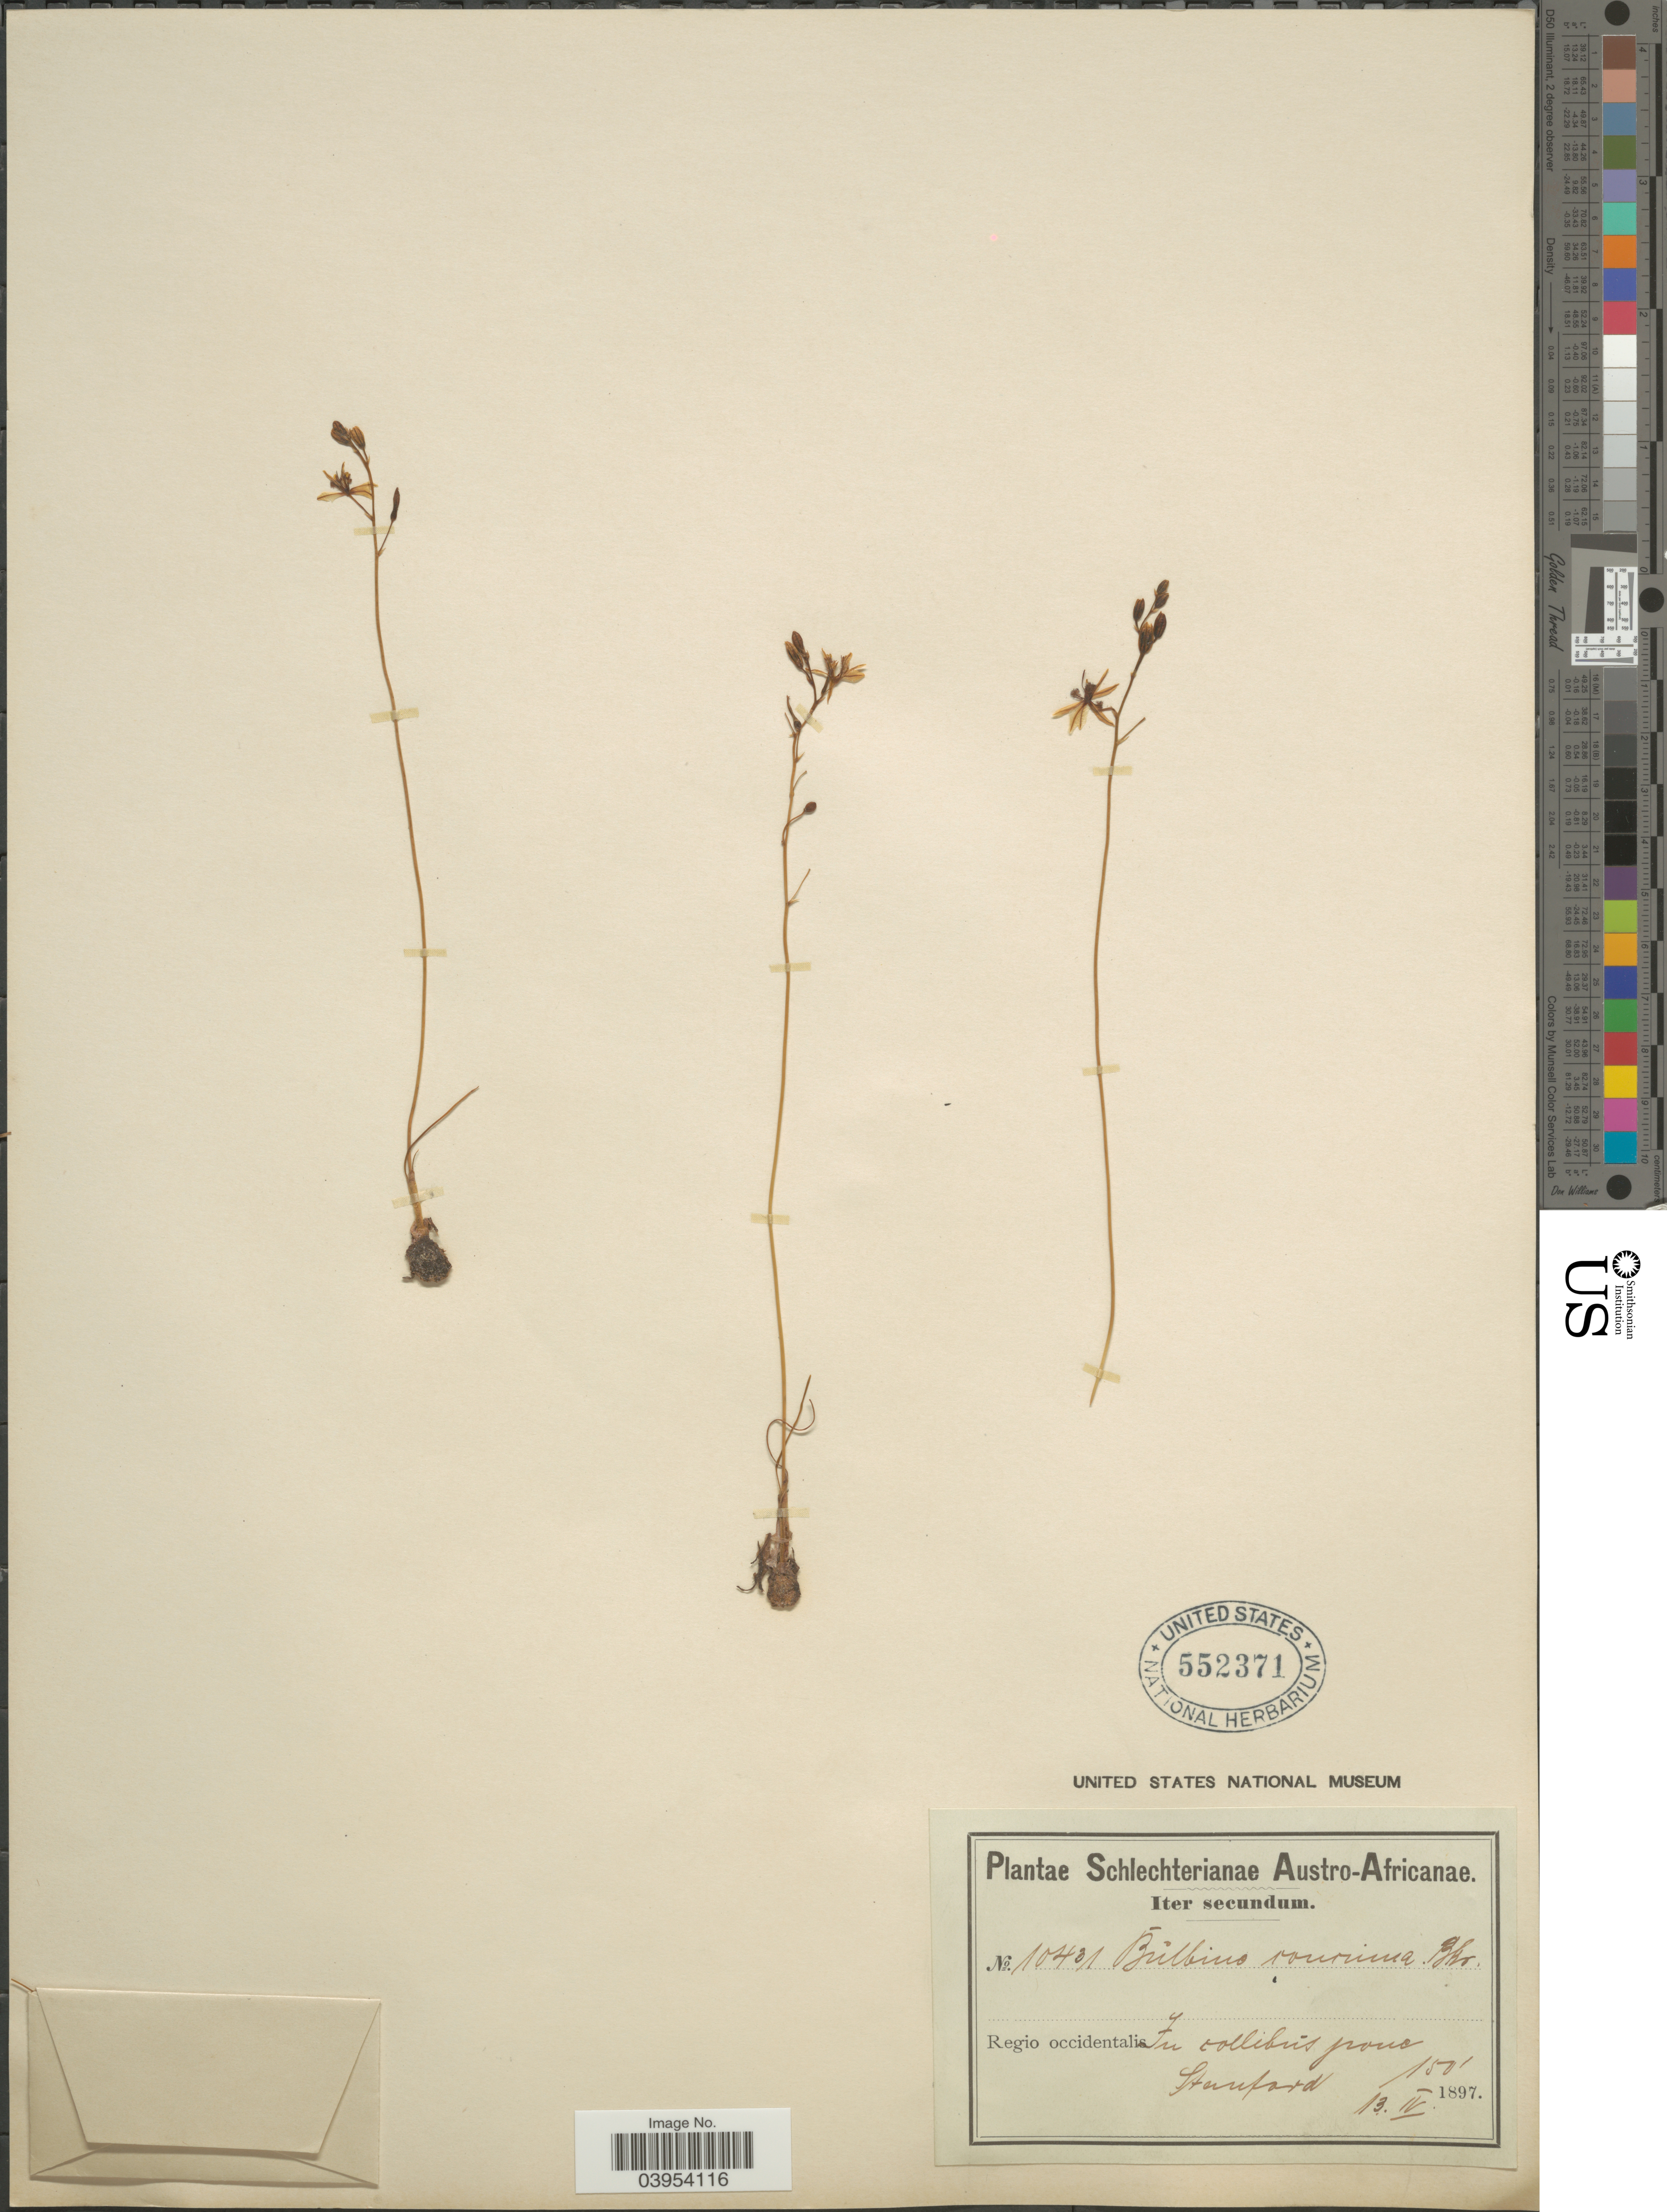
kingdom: Plantae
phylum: Tracheophyta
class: Liliopsida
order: Asparagales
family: Asphodelaceae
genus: Bulbine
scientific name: Bulbine concinna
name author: Baker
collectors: Schlechter, --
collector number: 10431*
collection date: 1897-04-13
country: South Africa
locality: Austro-Africanae. Regio occidentalis In collibus pone Stanford.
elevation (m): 46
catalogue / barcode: US 552371